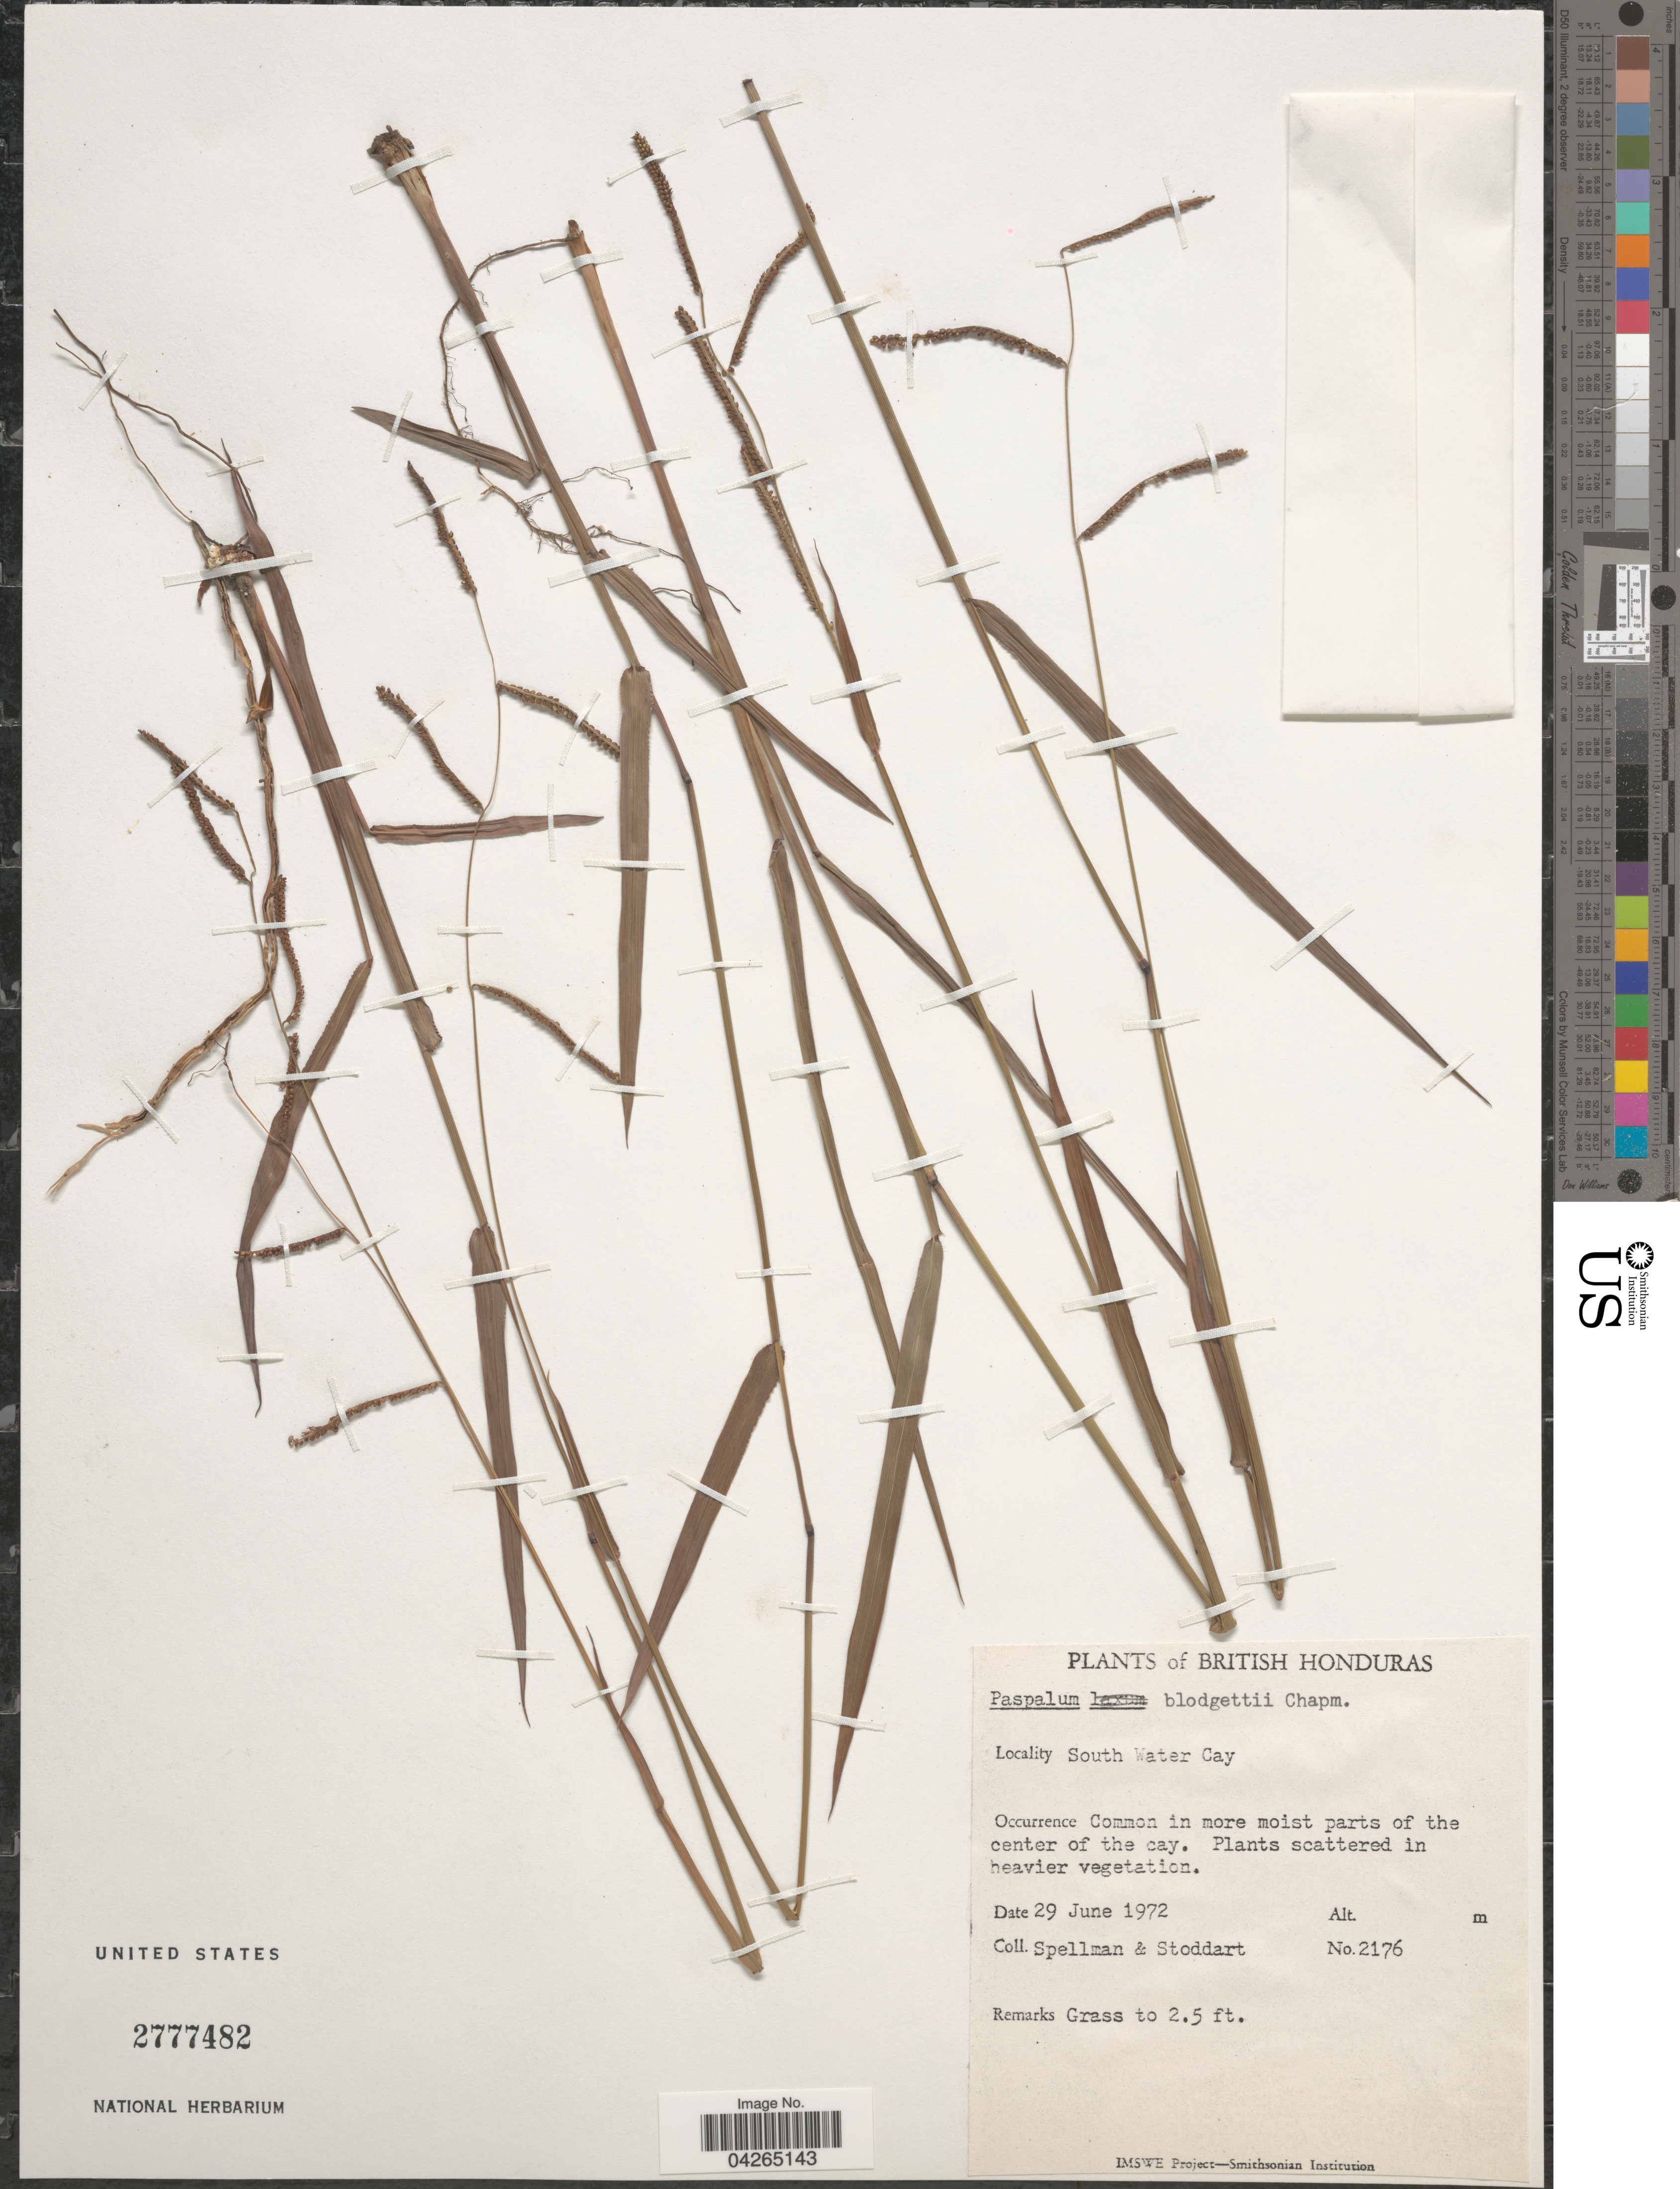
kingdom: Plantae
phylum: Tracheophyta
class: Liliopsida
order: Poales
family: Poaceae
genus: Paspalum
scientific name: Paspalum blodgettii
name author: Chapm.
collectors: Spellman, -- & -. Stoddart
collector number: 2176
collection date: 1972-06-29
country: Belize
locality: British Honduras. South Water Cay.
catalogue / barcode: US 2777482